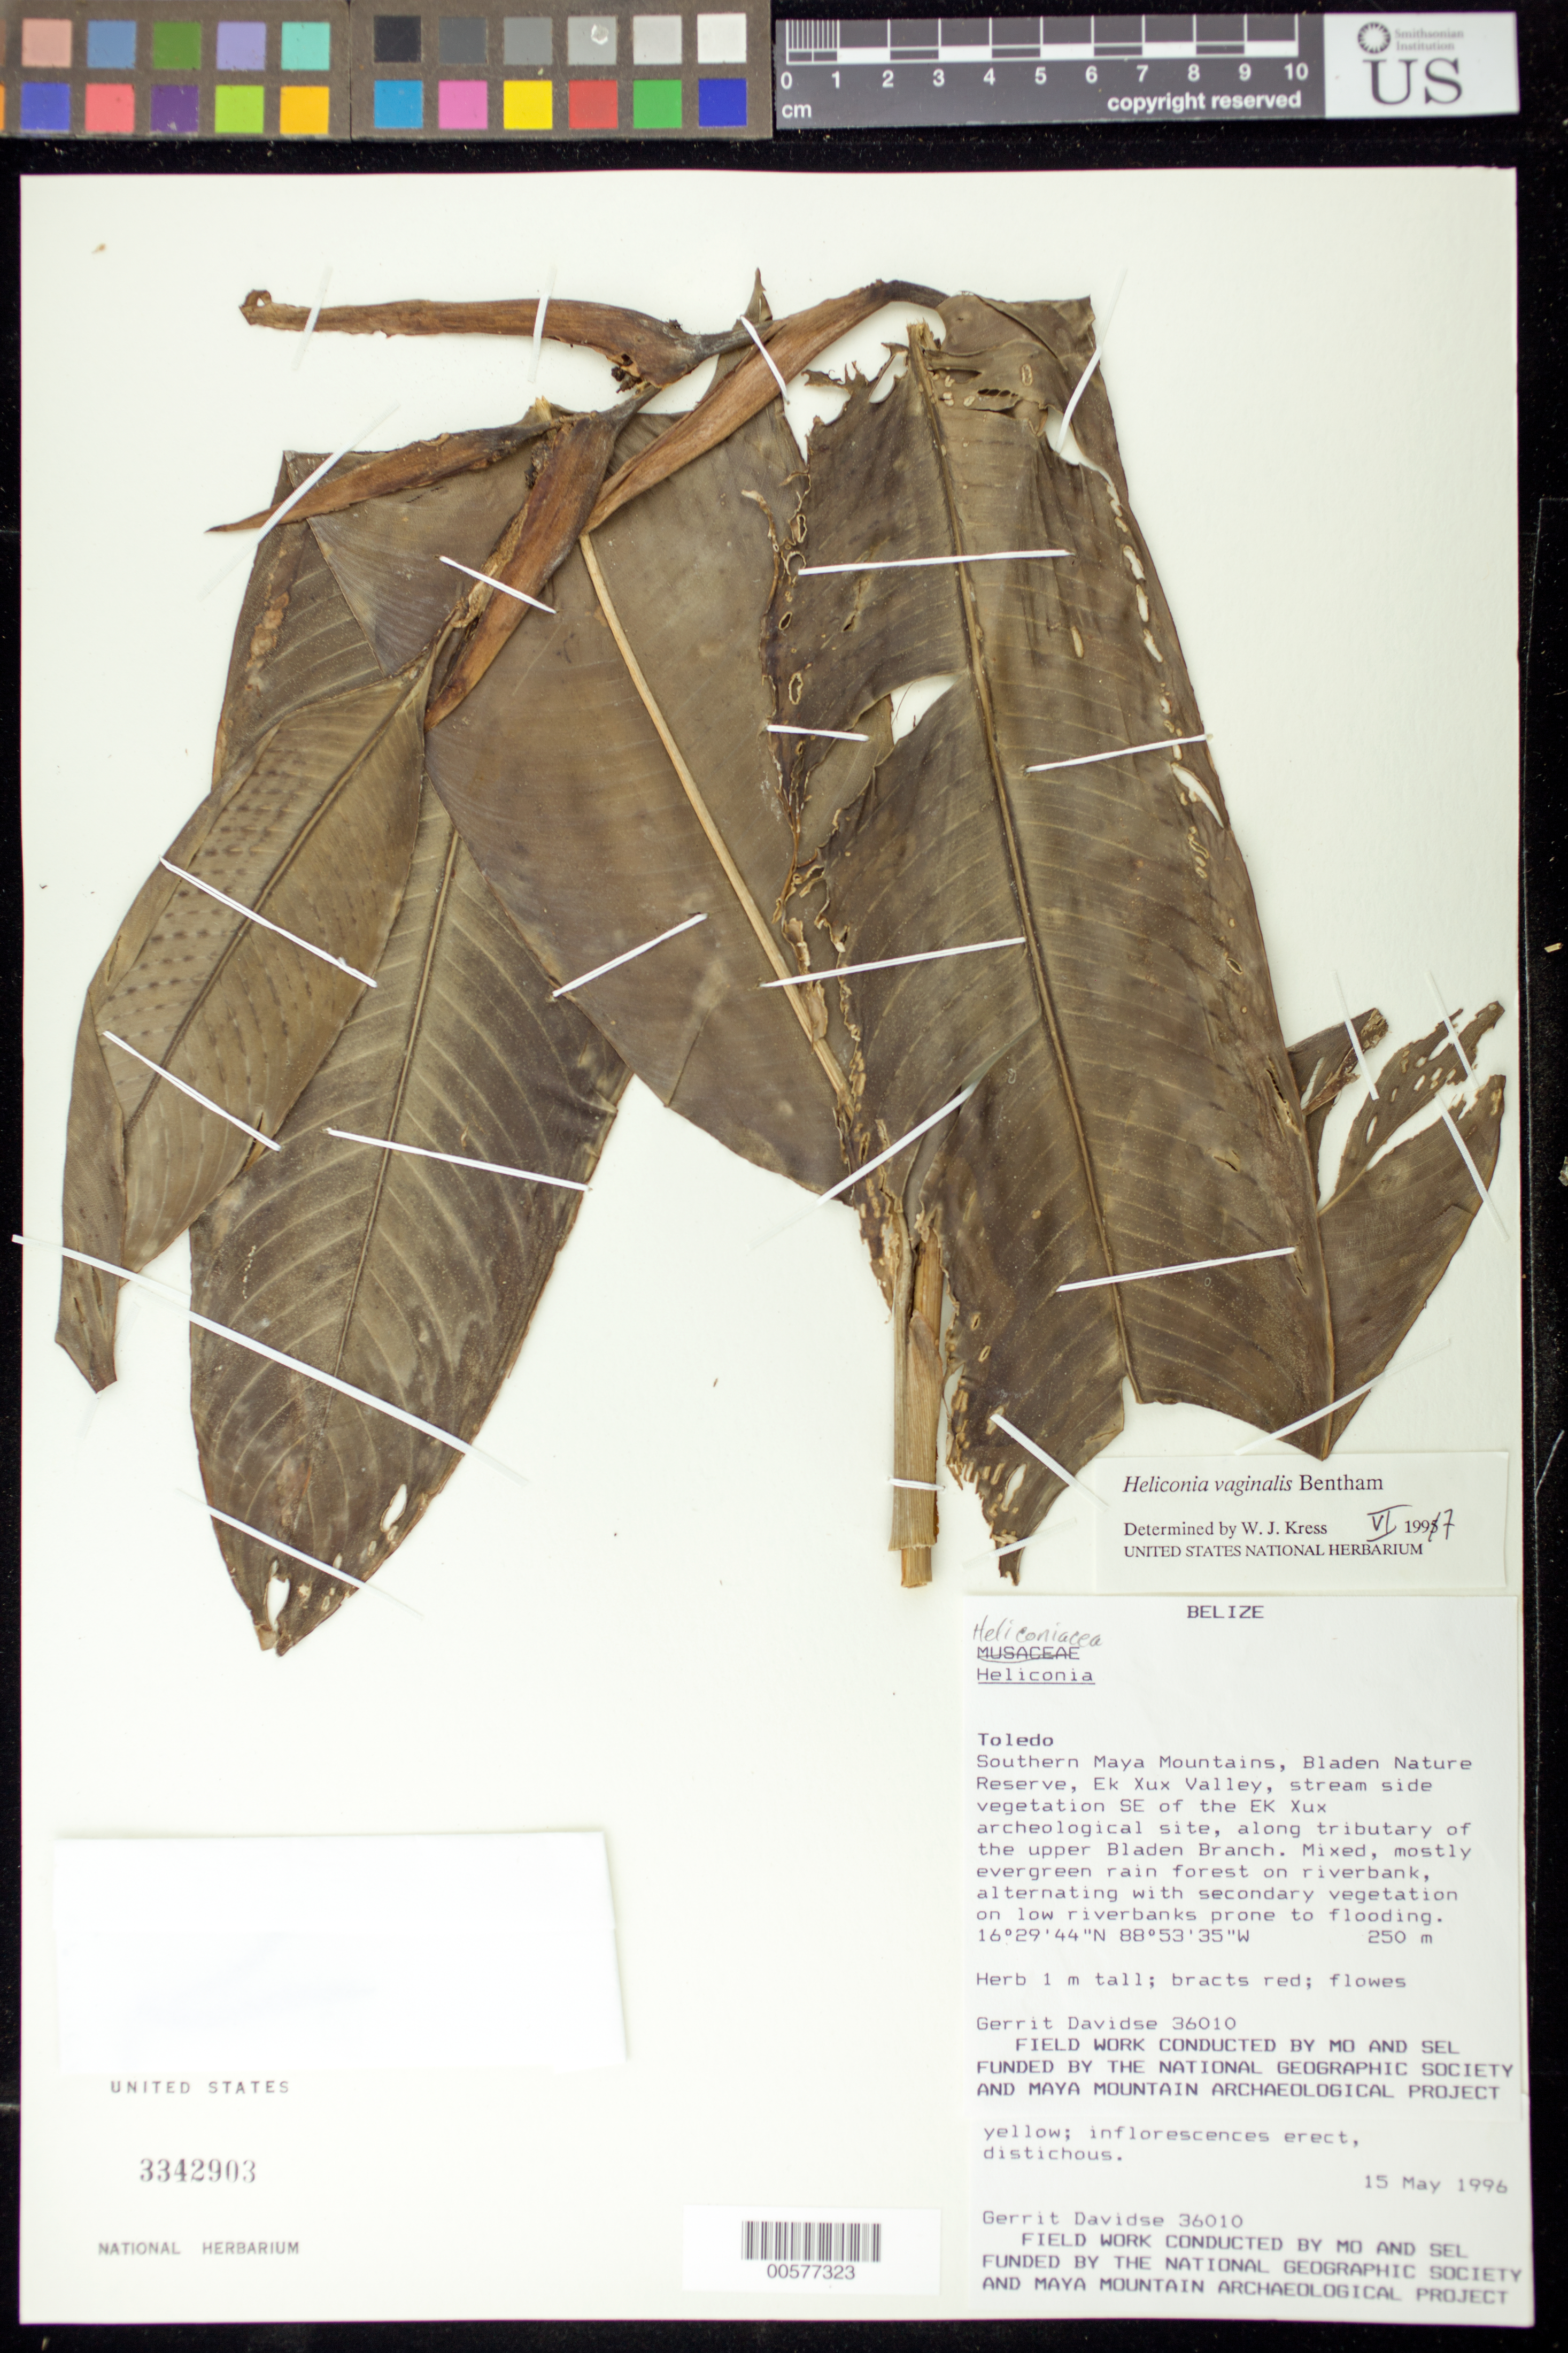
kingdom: Plantae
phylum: Tracheophyta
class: Liliopsida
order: Zingiberales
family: Heliconiaceae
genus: Heliconia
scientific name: Heliconia vaginalis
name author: Benth.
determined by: Kress, W. J., (US), Smithsonian Institution - National Museum of Natural History (UNITED STATES)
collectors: G. Davidse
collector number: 36010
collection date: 1996-05-15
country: Belize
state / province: Toledo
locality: Southern Maya Mountains, Bladen Nature Reserve, Ek Xux Valley, stream side vegetation SE of the Ek Xux archeological site, along tributary of the upper Bladen Branch.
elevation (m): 250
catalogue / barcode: US 3342903